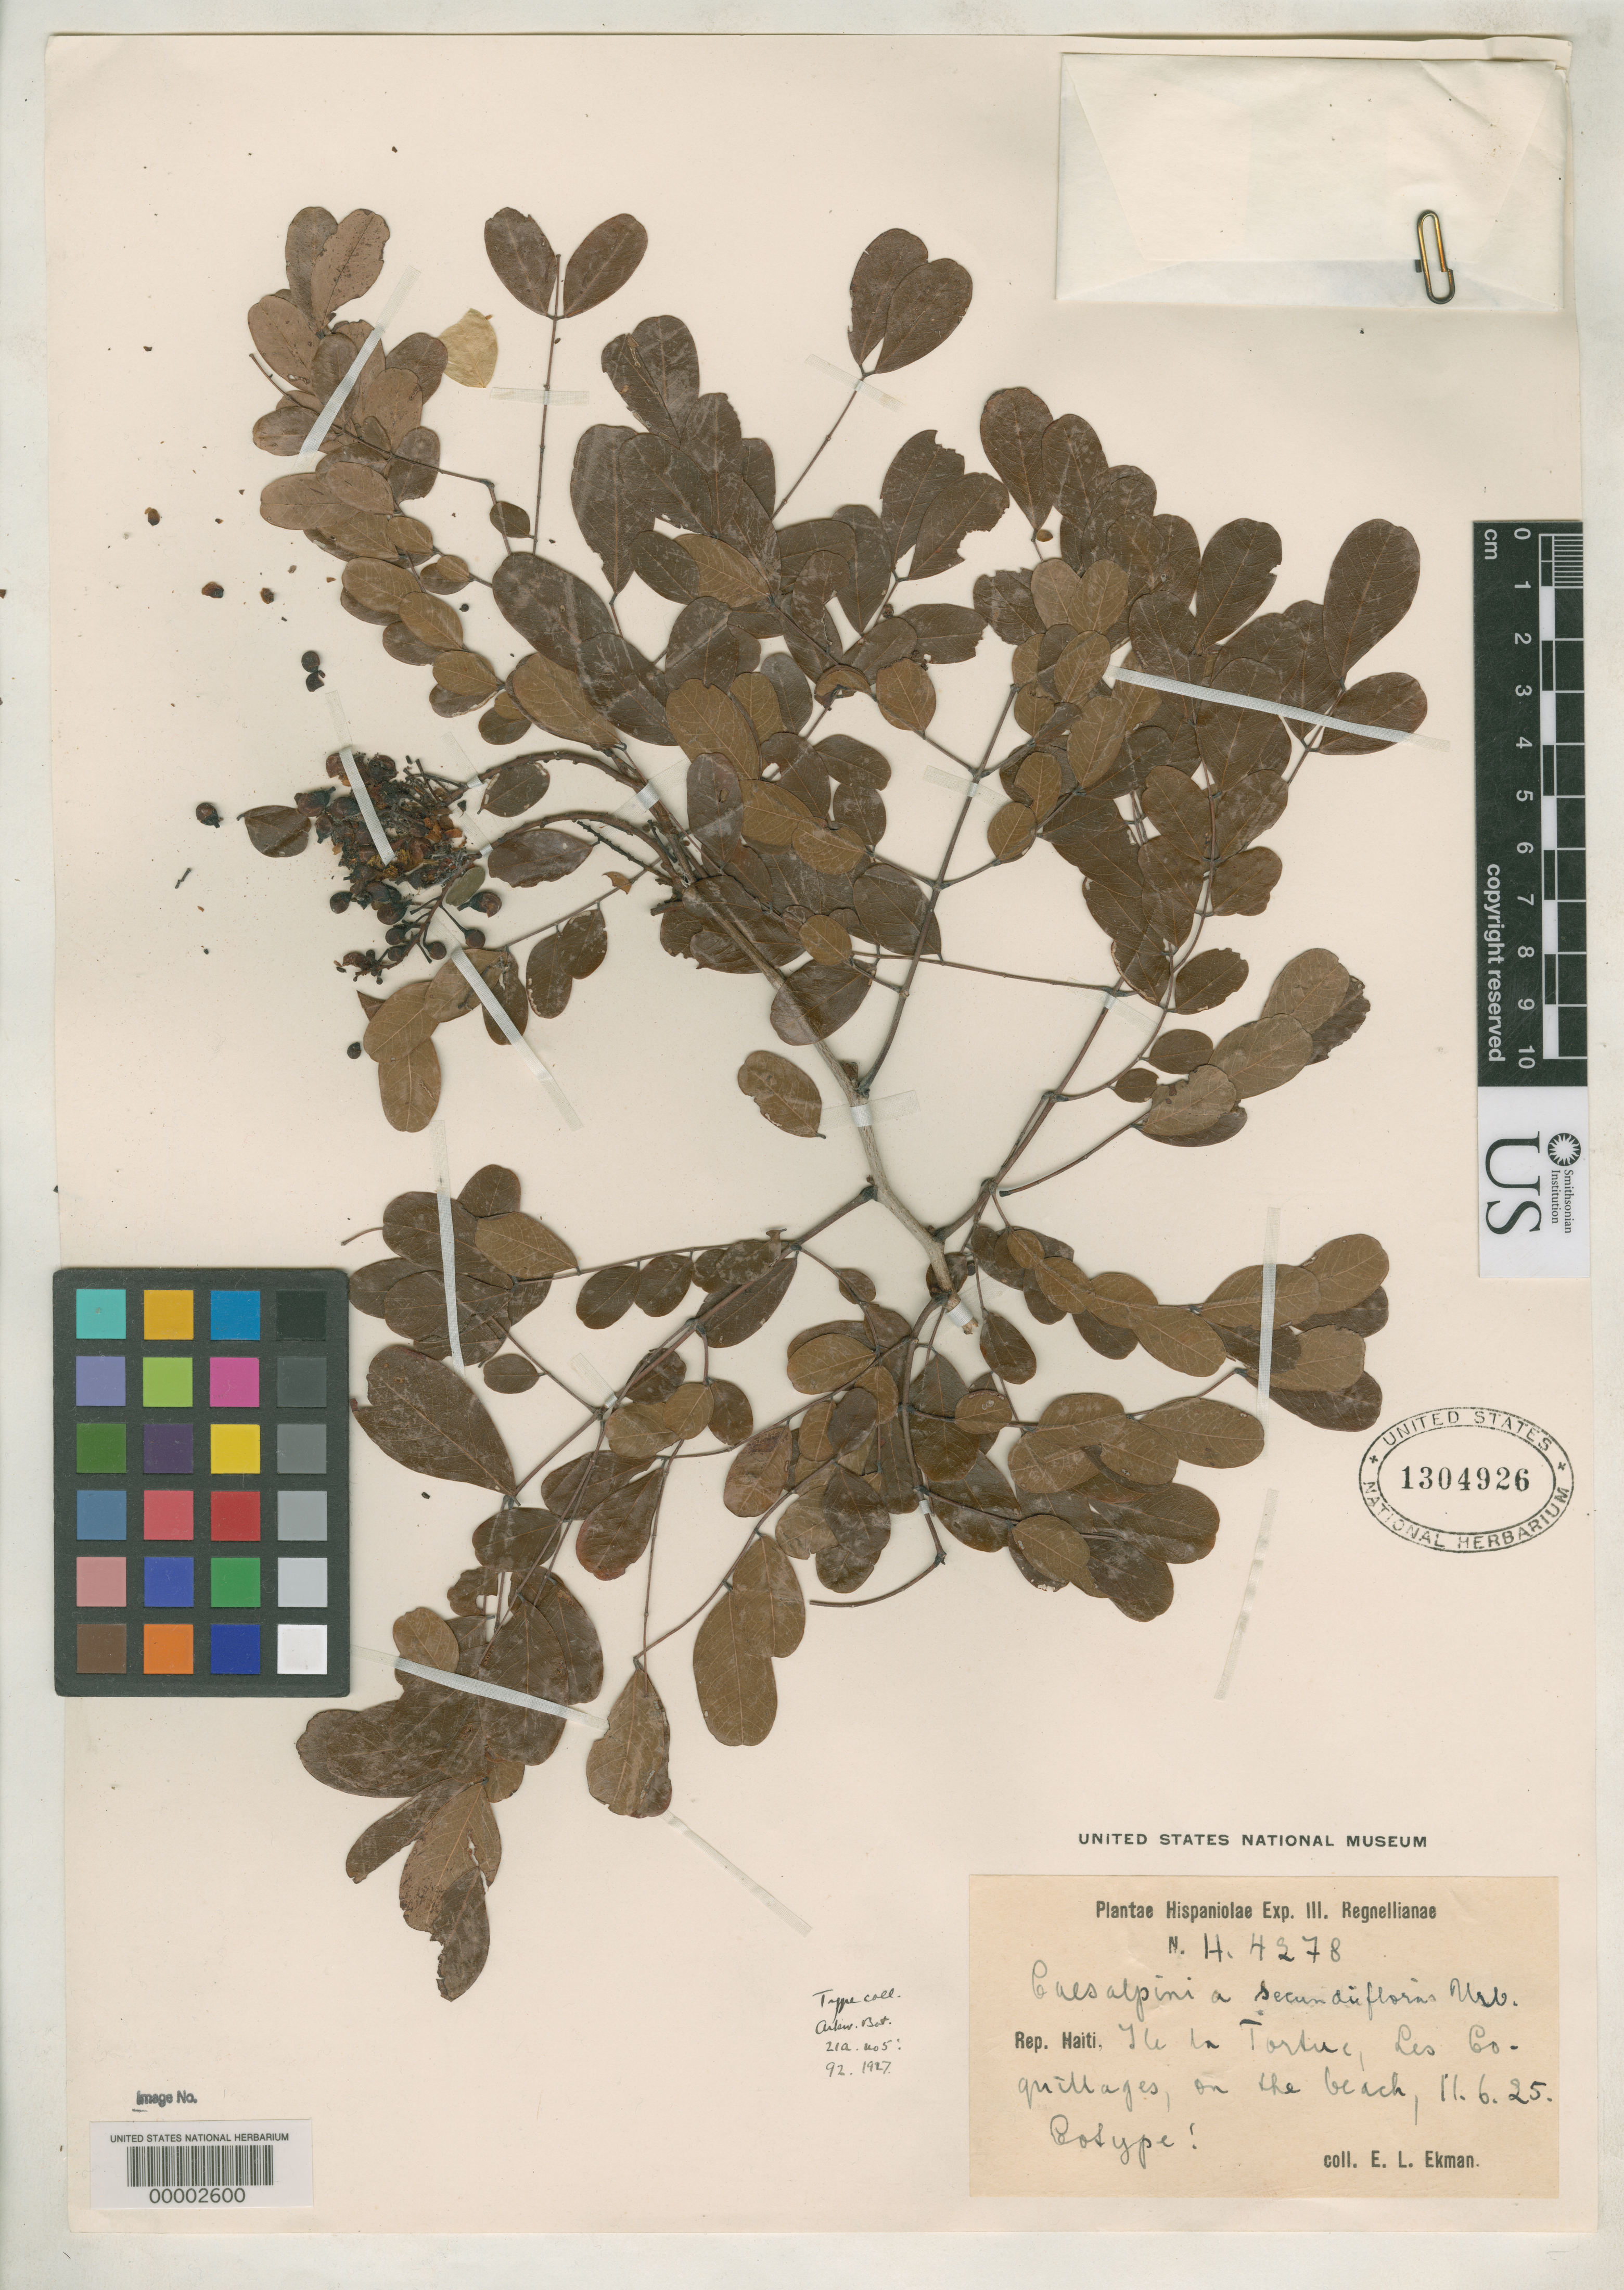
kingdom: Plantae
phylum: Tracheophyta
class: Magnoliopsida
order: Fabales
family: Fabaceae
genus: Caesalpinia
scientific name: Caesalpinia secundiflora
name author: Urb.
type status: Isotype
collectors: E. L. Ekman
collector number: H 4278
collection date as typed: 11 Jun 1925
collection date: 1925-06-11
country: Haiti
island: Hispaniola Island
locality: Insula La Tortue, Coquillages.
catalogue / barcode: US 1304926